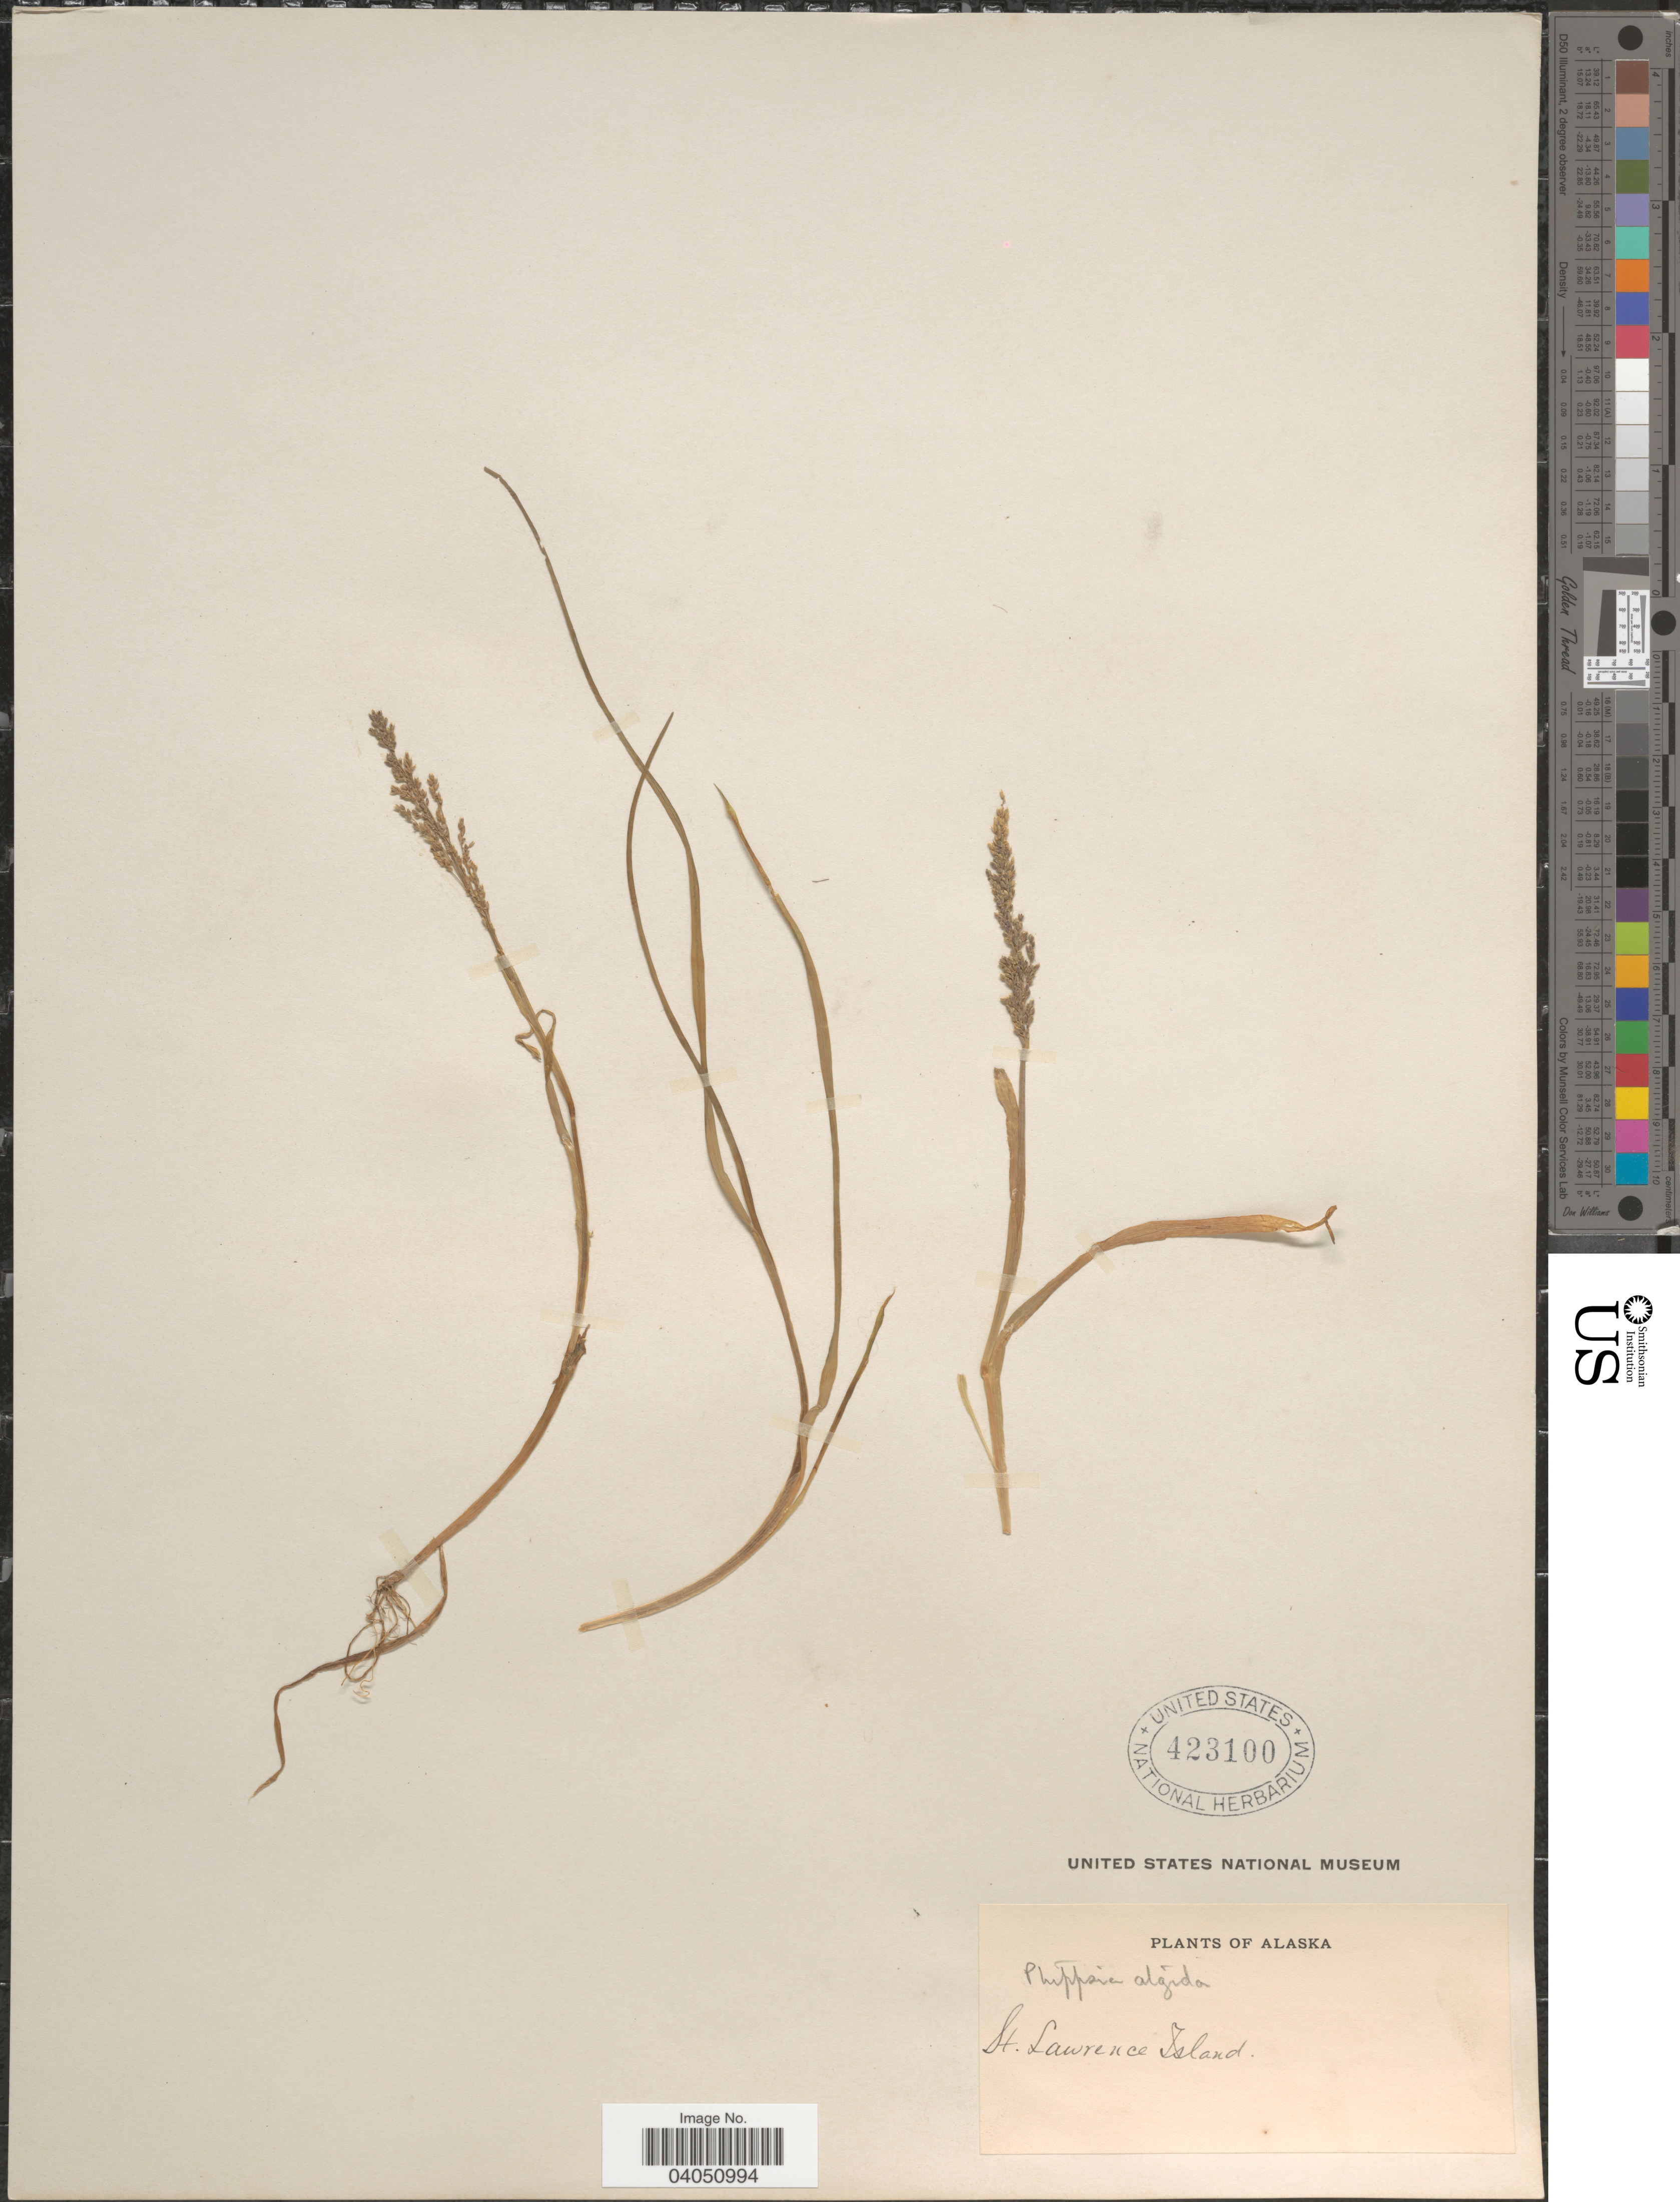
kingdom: Plantae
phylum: Tracheophyta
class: Liliopsida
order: Poales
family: Poaceae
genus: Phippsia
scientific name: Phippsia algida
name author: (Sol.) R. Br.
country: United States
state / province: Alaska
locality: St. Lawrence Island.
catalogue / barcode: US 423100